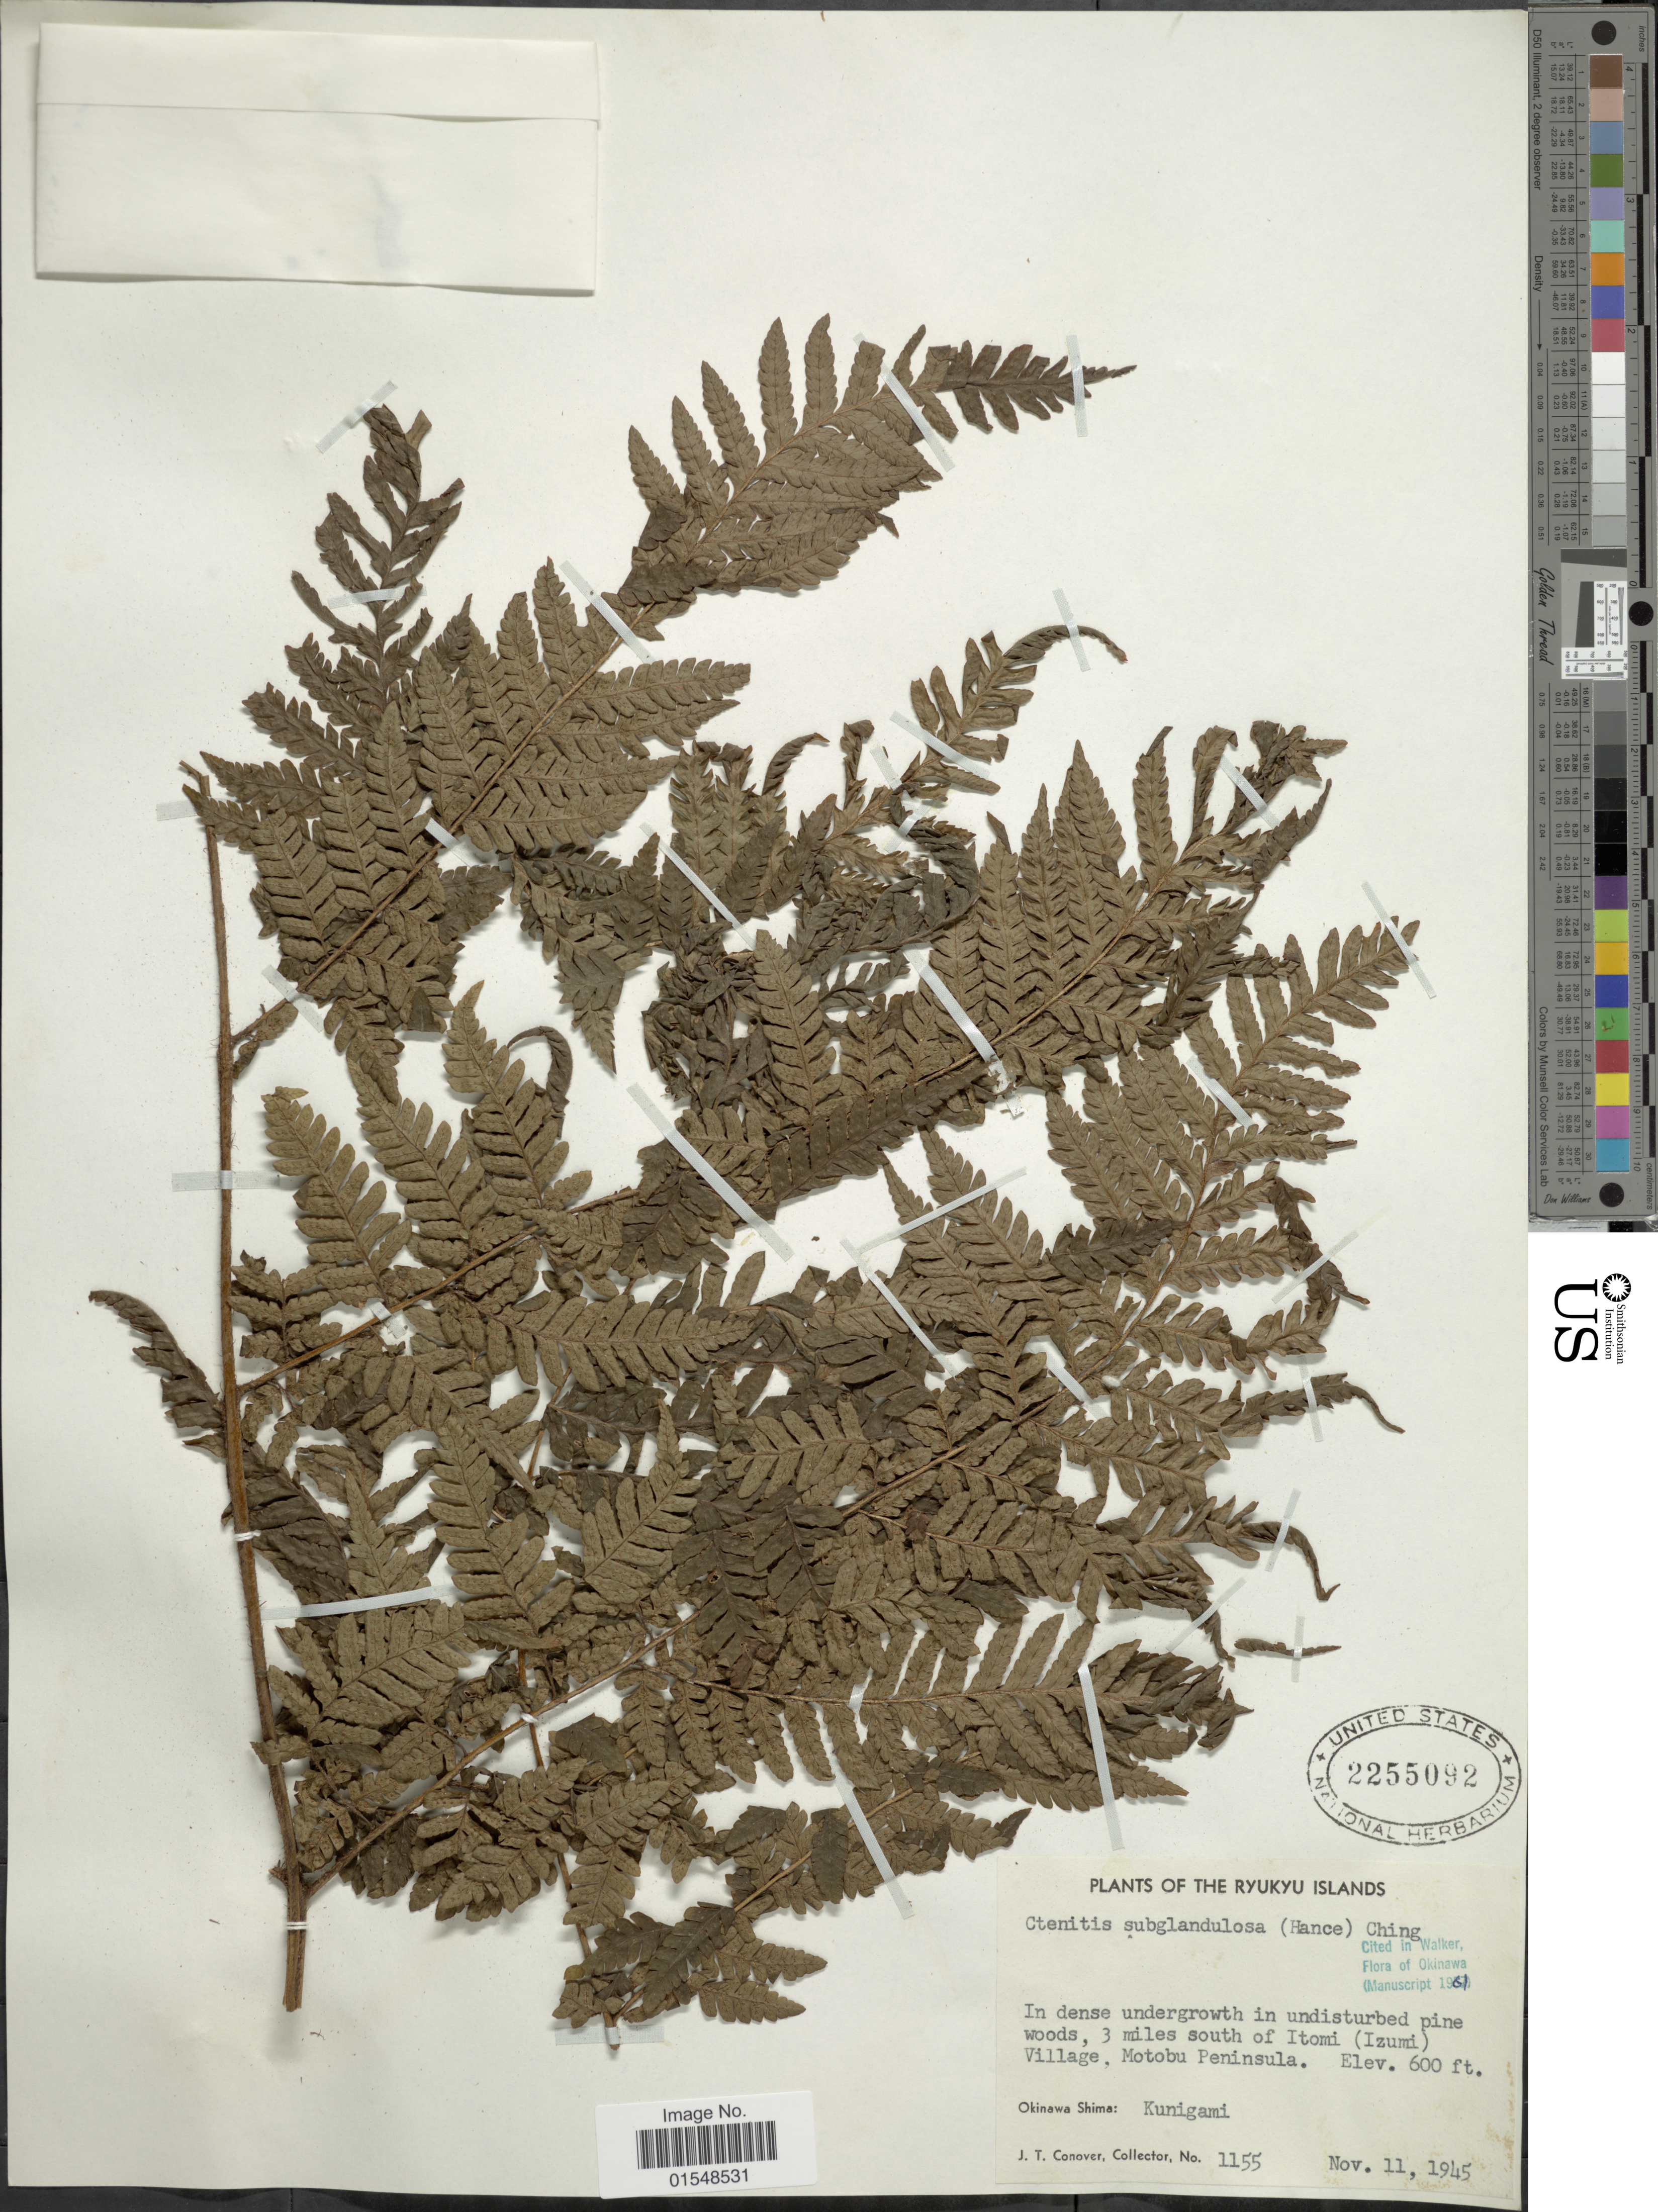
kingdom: Plantae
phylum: Tracheophyta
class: Polypodiopsida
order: Polypodiales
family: Dryopteridaceae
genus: Ctenitis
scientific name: Ctenitis subglandulosa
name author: (Hance) Ching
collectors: J. T. Conover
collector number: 1155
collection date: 1945-11-11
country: Japan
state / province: Okinawa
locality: Ryukyu Islands, 3 miles south of Itomi (Izumi) village, Motobu Peninsula, Okinawa Shima: Kunigami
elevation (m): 183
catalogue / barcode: US 2255092